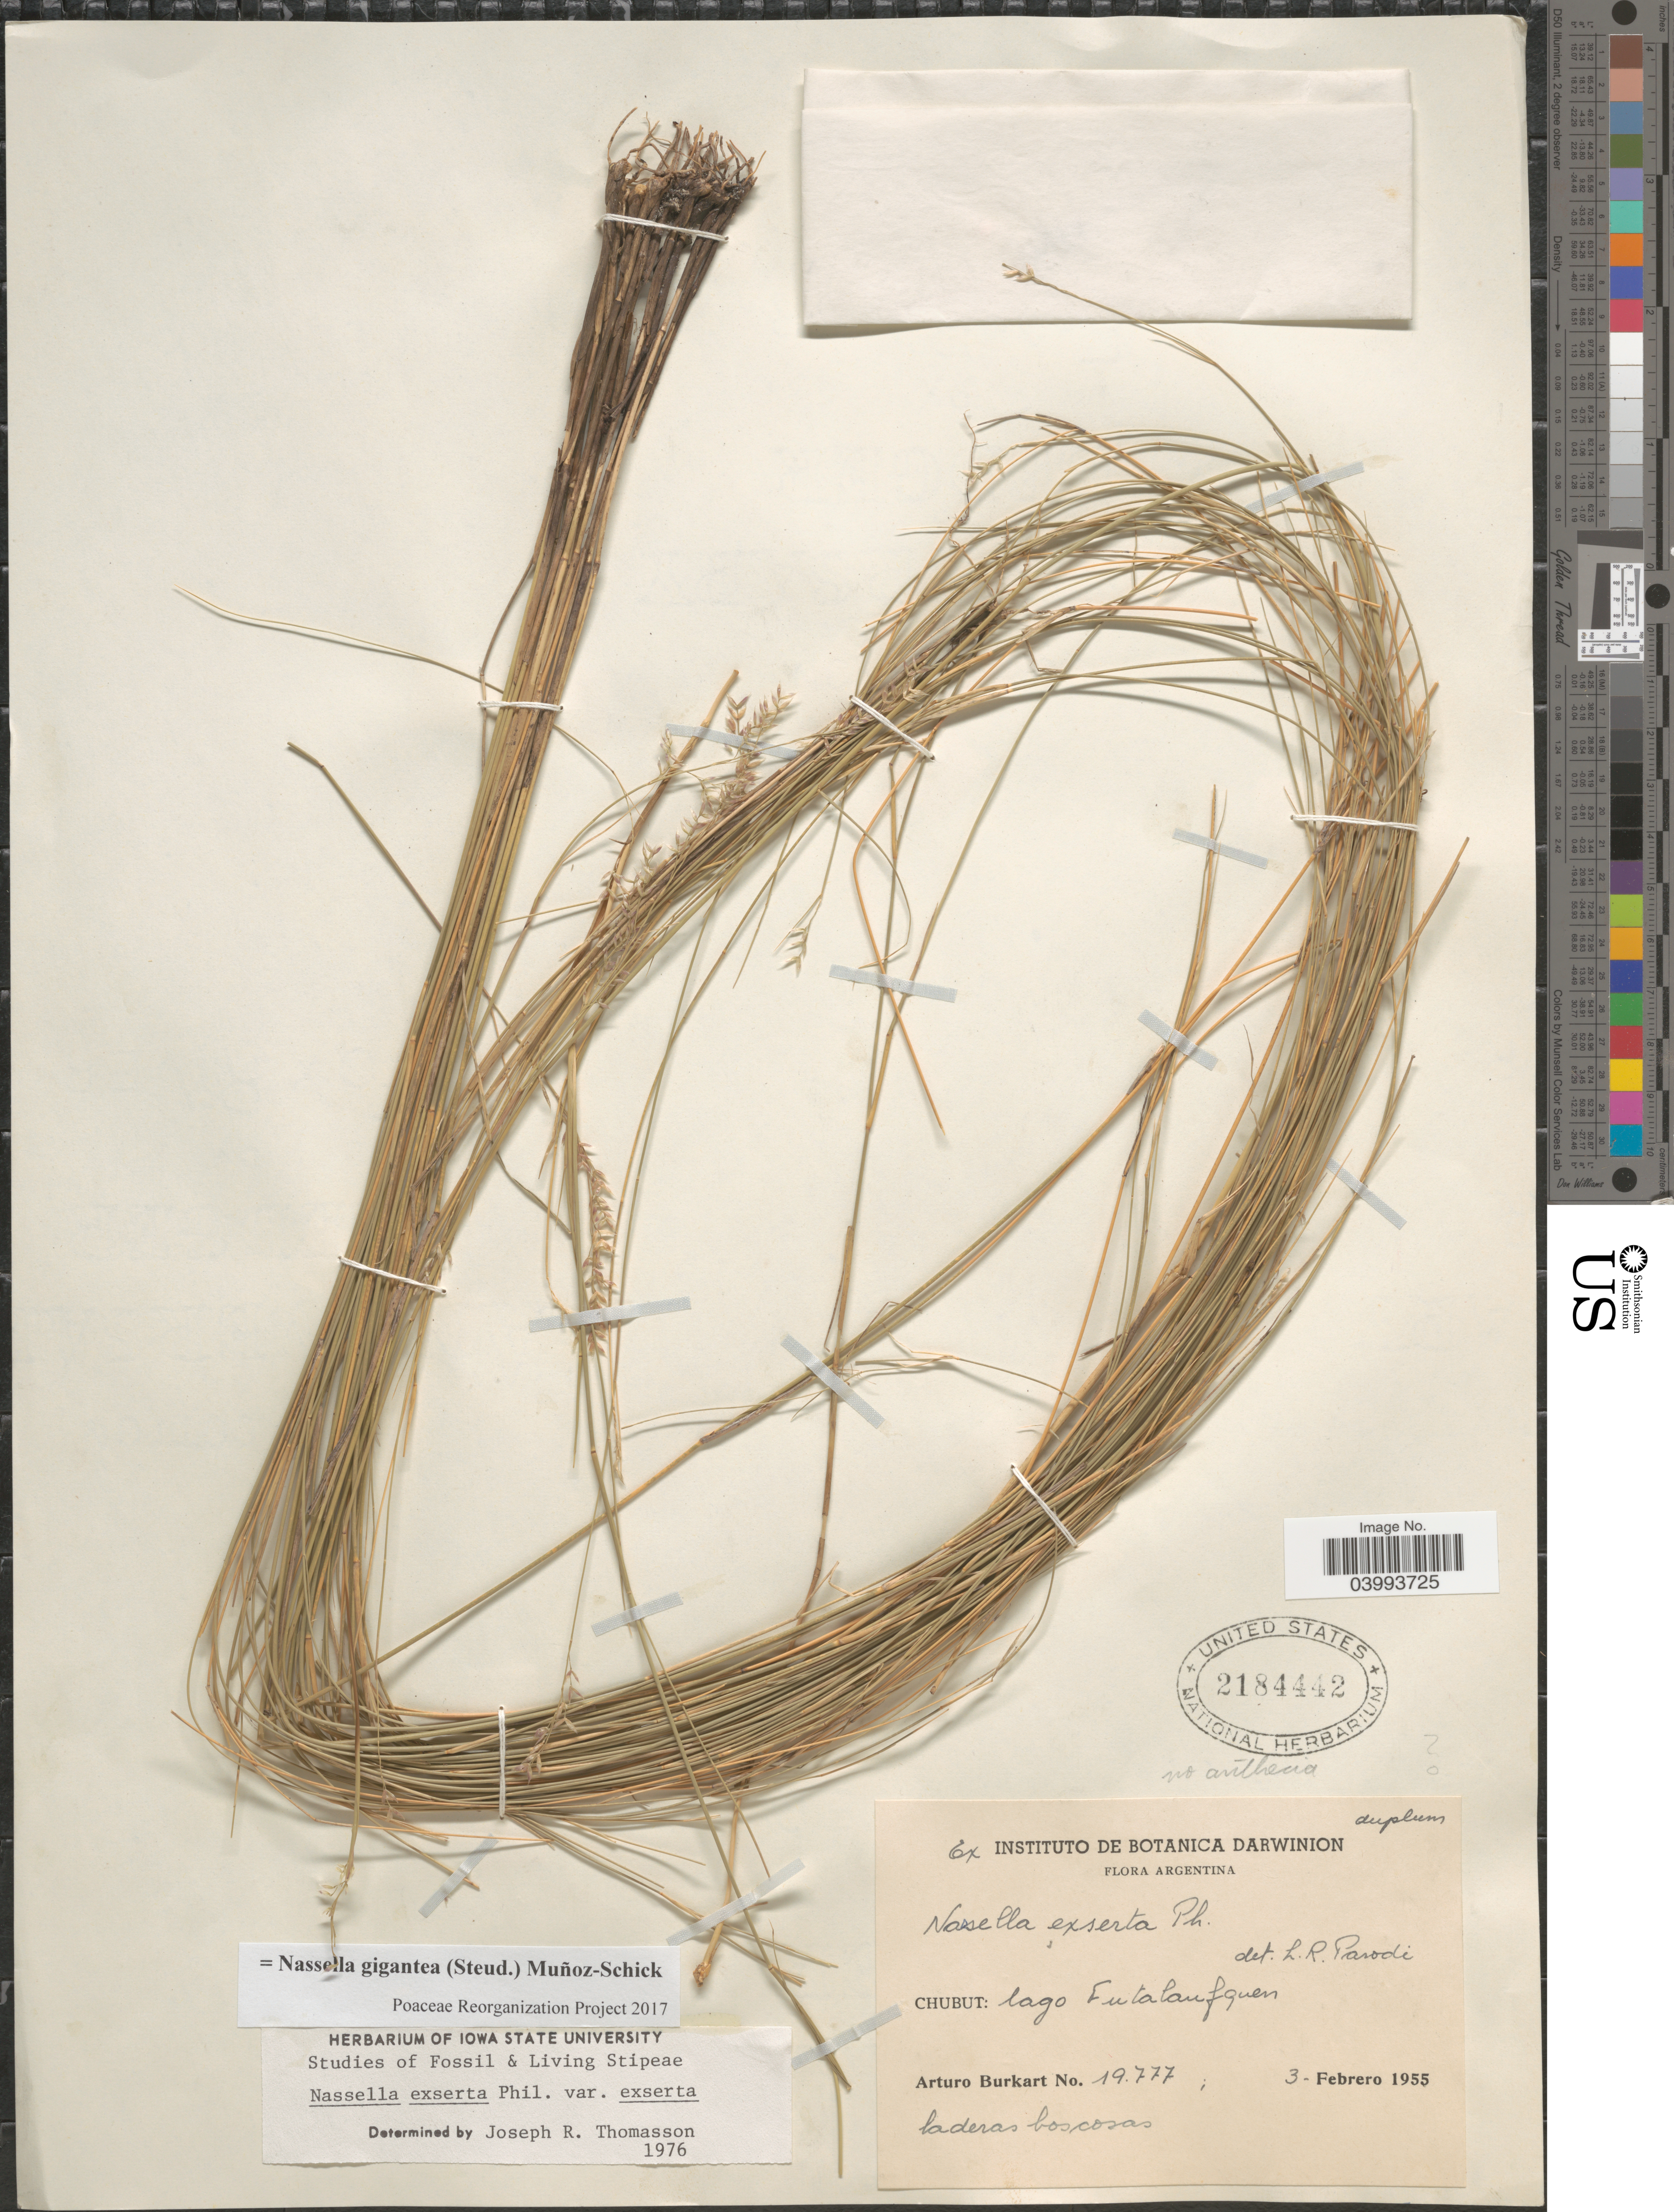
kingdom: Plantae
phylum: Tracheophyta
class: Liliopsida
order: Poales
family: Poaceae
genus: Nassella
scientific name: Nassella gigantea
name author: (Steud.) Muñoz-Schick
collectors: A. E. Burkart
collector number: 19777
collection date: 1955-02-03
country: Argentina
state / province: Chubut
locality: Lago Futalaufquen.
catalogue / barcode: US 2184442